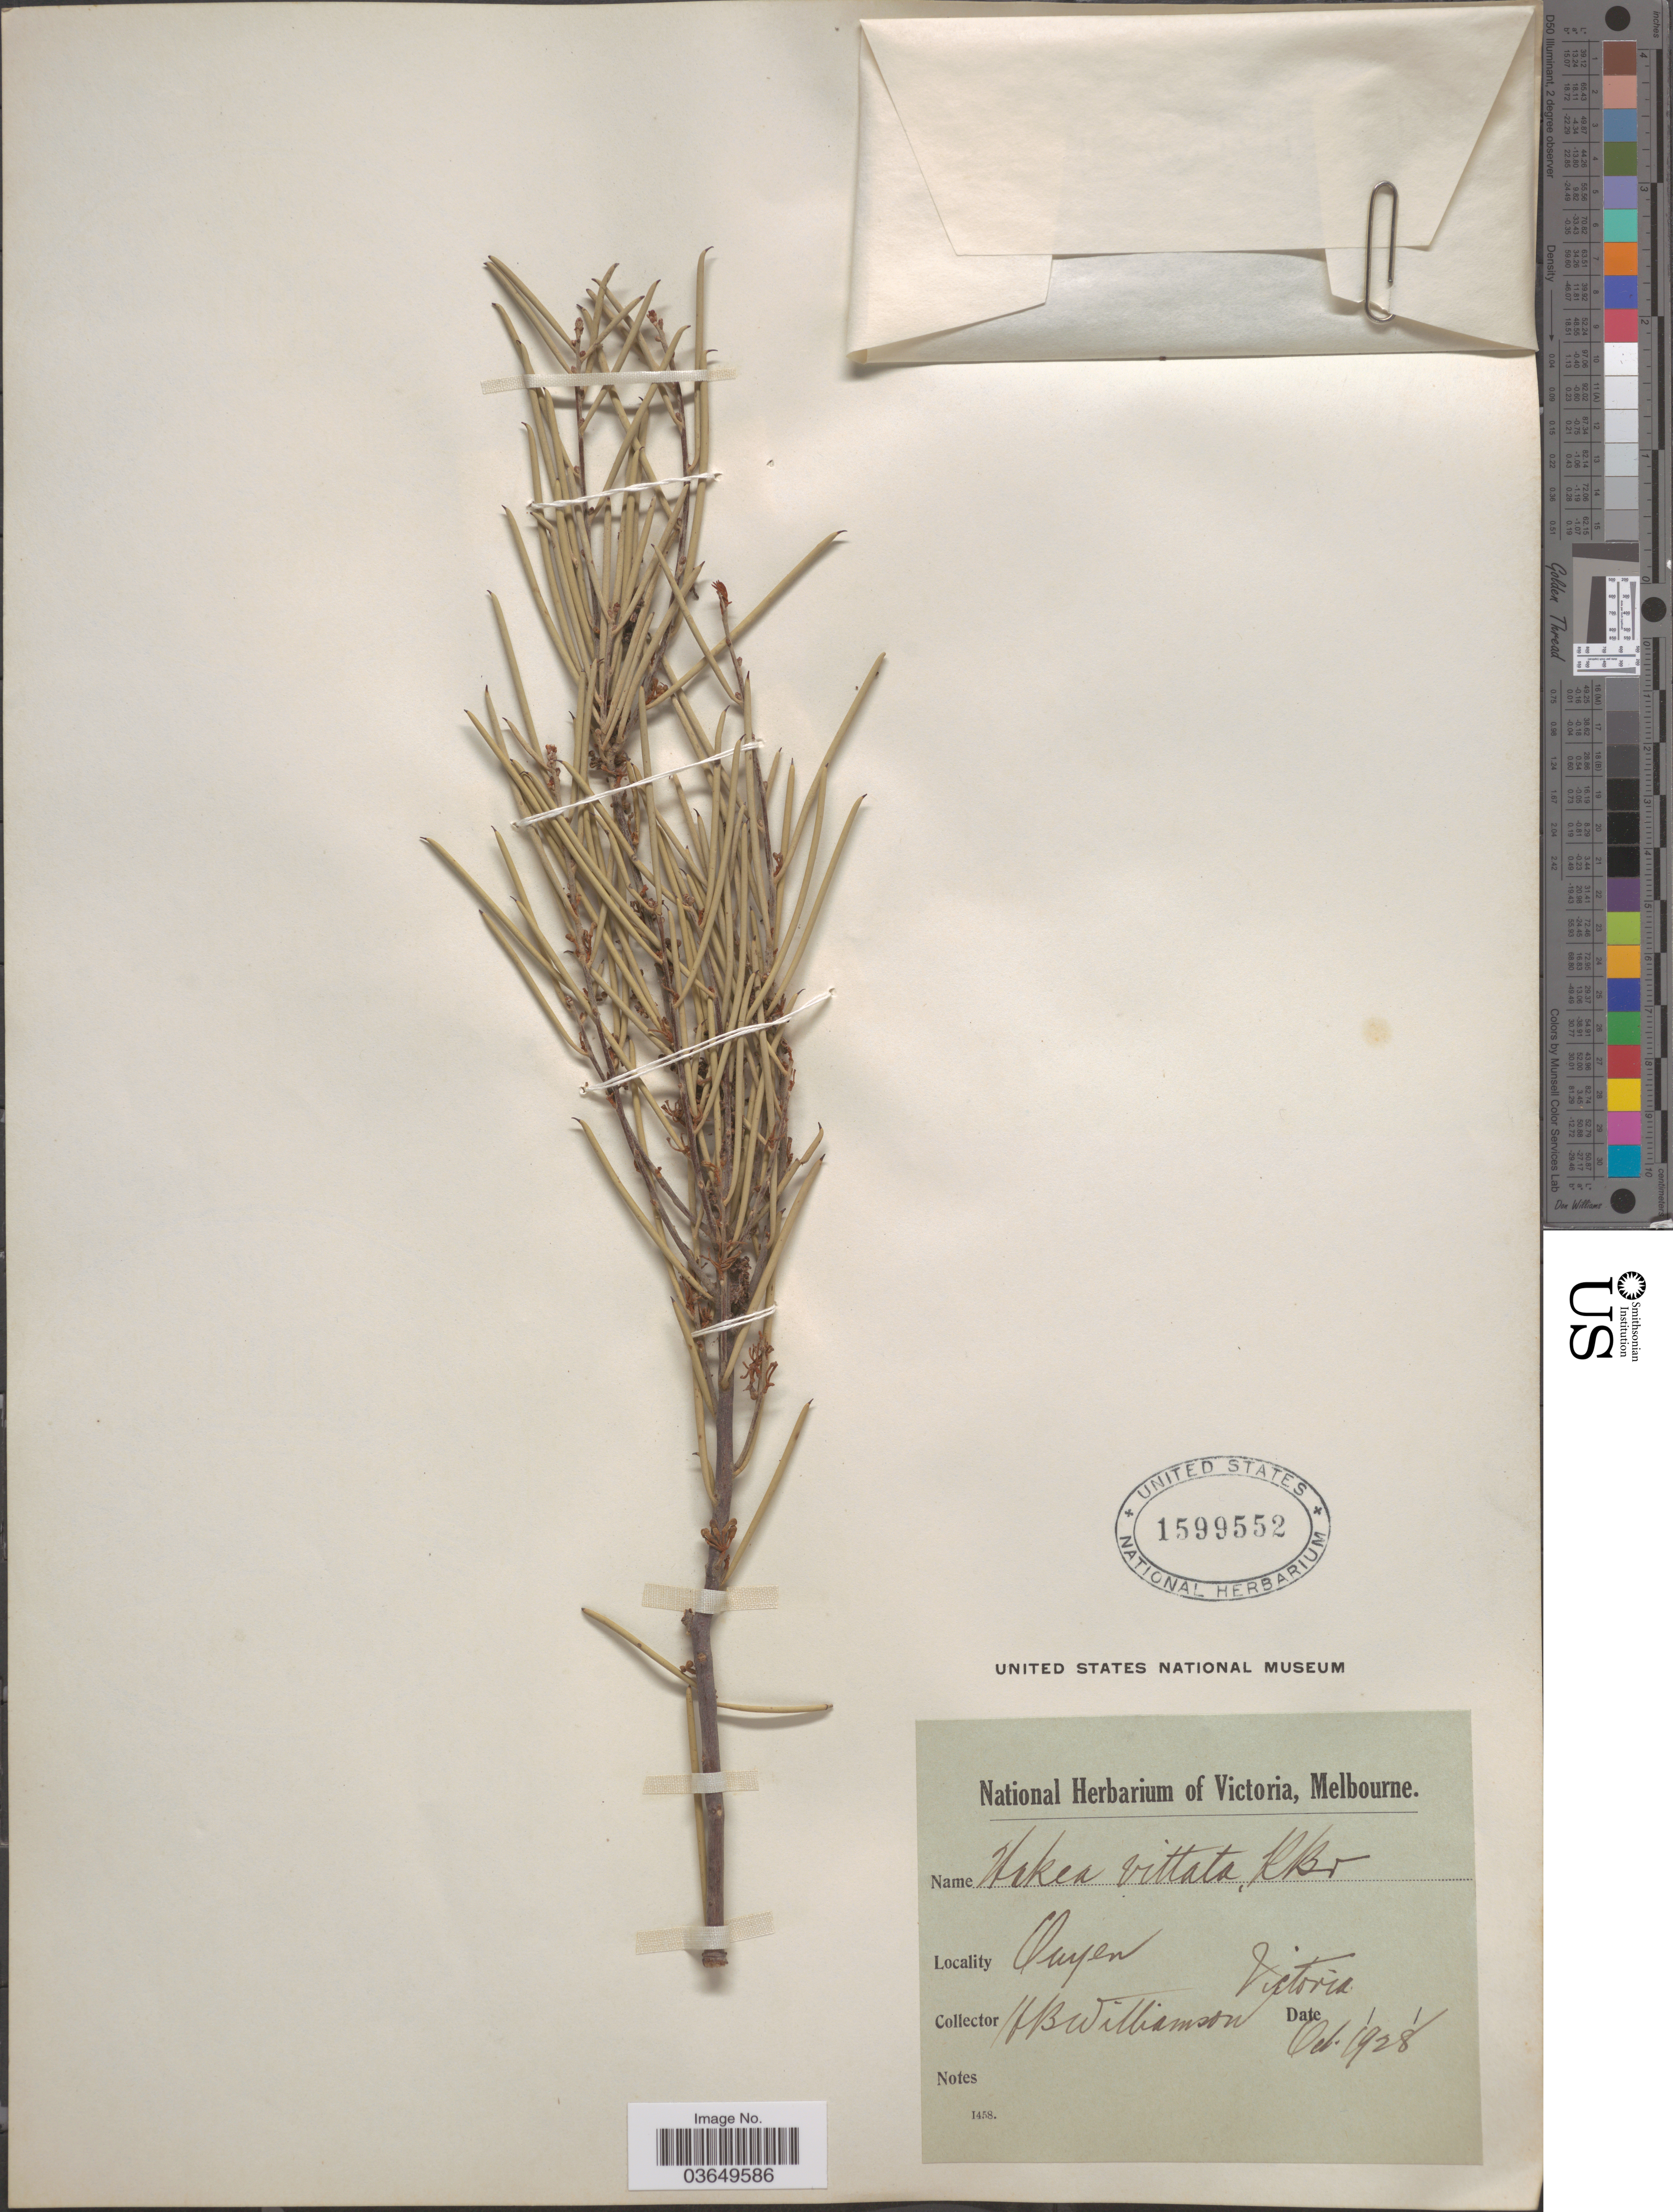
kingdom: Plantae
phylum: Tracheophyta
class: Magnoliopsida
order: Proteales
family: Proteaceae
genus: Hakea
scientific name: Hakea vittata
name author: R. Br.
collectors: H. Williamson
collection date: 1928-10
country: Australia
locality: Ouyen. Victoria.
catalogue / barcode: US 1599552